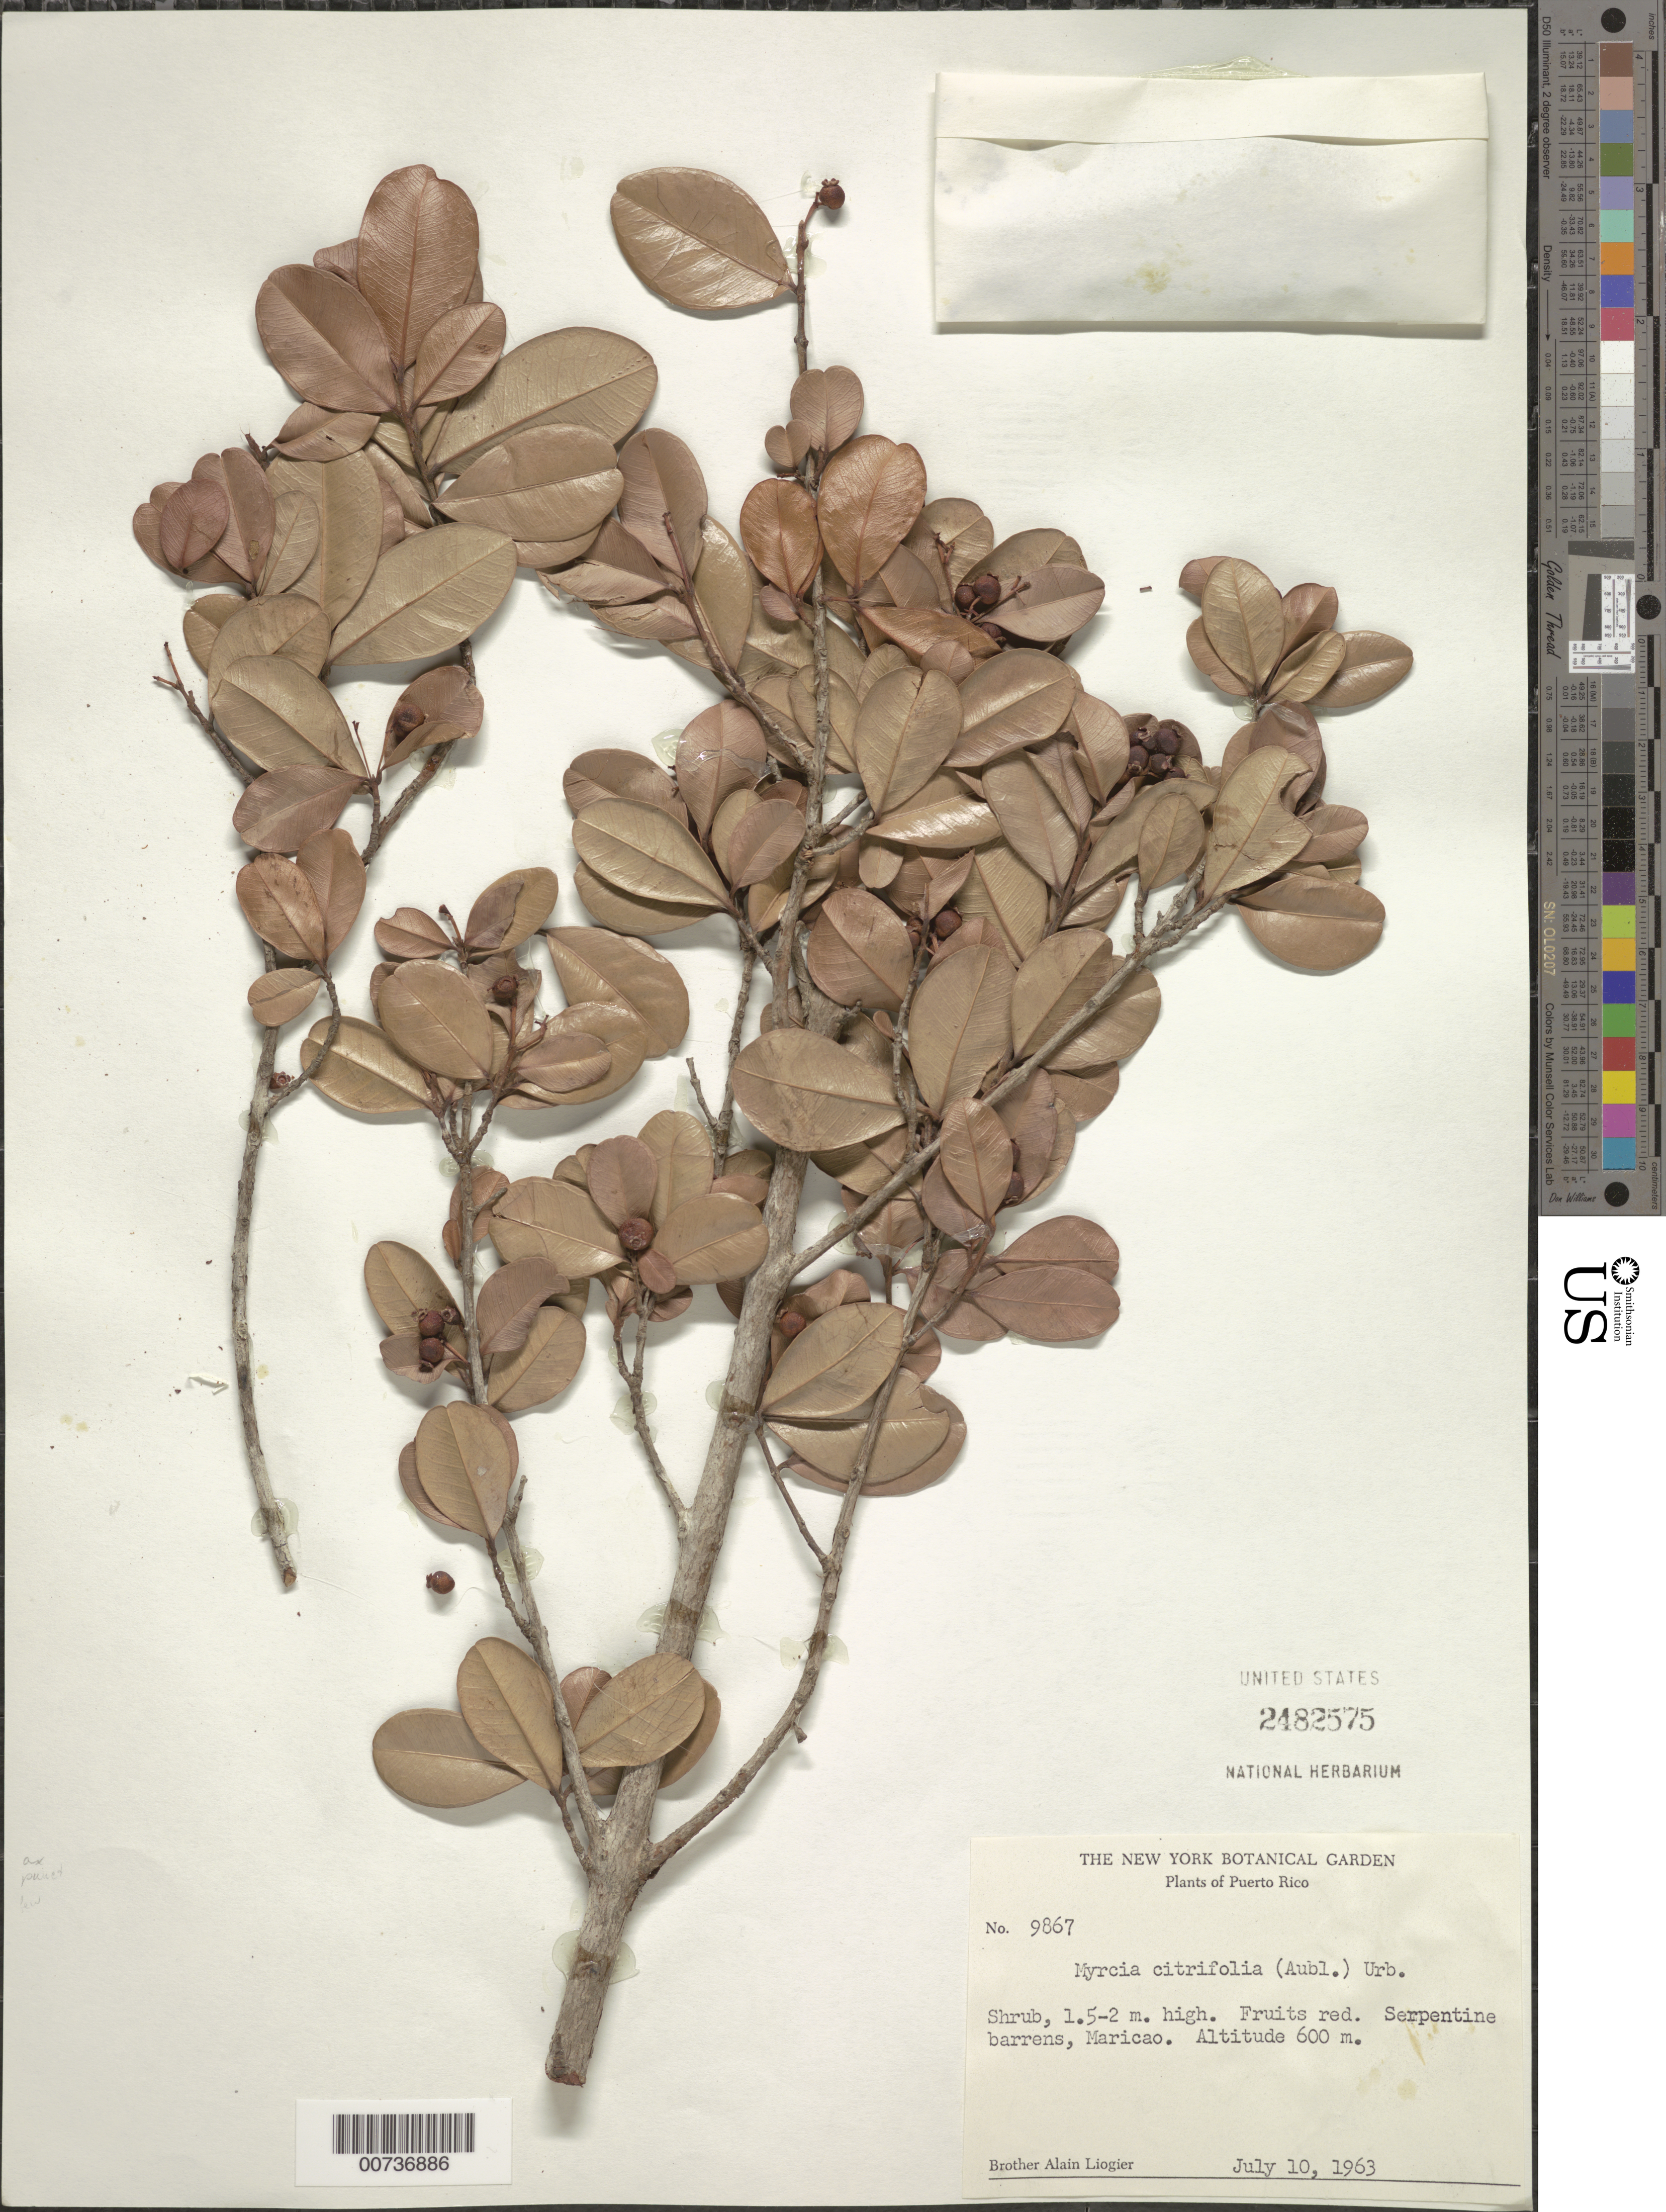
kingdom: Plantae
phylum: Tracheophyta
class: Magnoliopsida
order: Myrtales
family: Myrtaceae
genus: Myrcia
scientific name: Myrcia citrifolia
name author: (Aubl.) Urb.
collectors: A. H. Liogier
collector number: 9867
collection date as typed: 10 Jul 1963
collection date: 1963-07-10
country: Puerto Rico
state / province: Maricao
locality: Maricao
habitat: Serpentine barrens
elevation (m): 600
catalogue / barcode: US 2482575